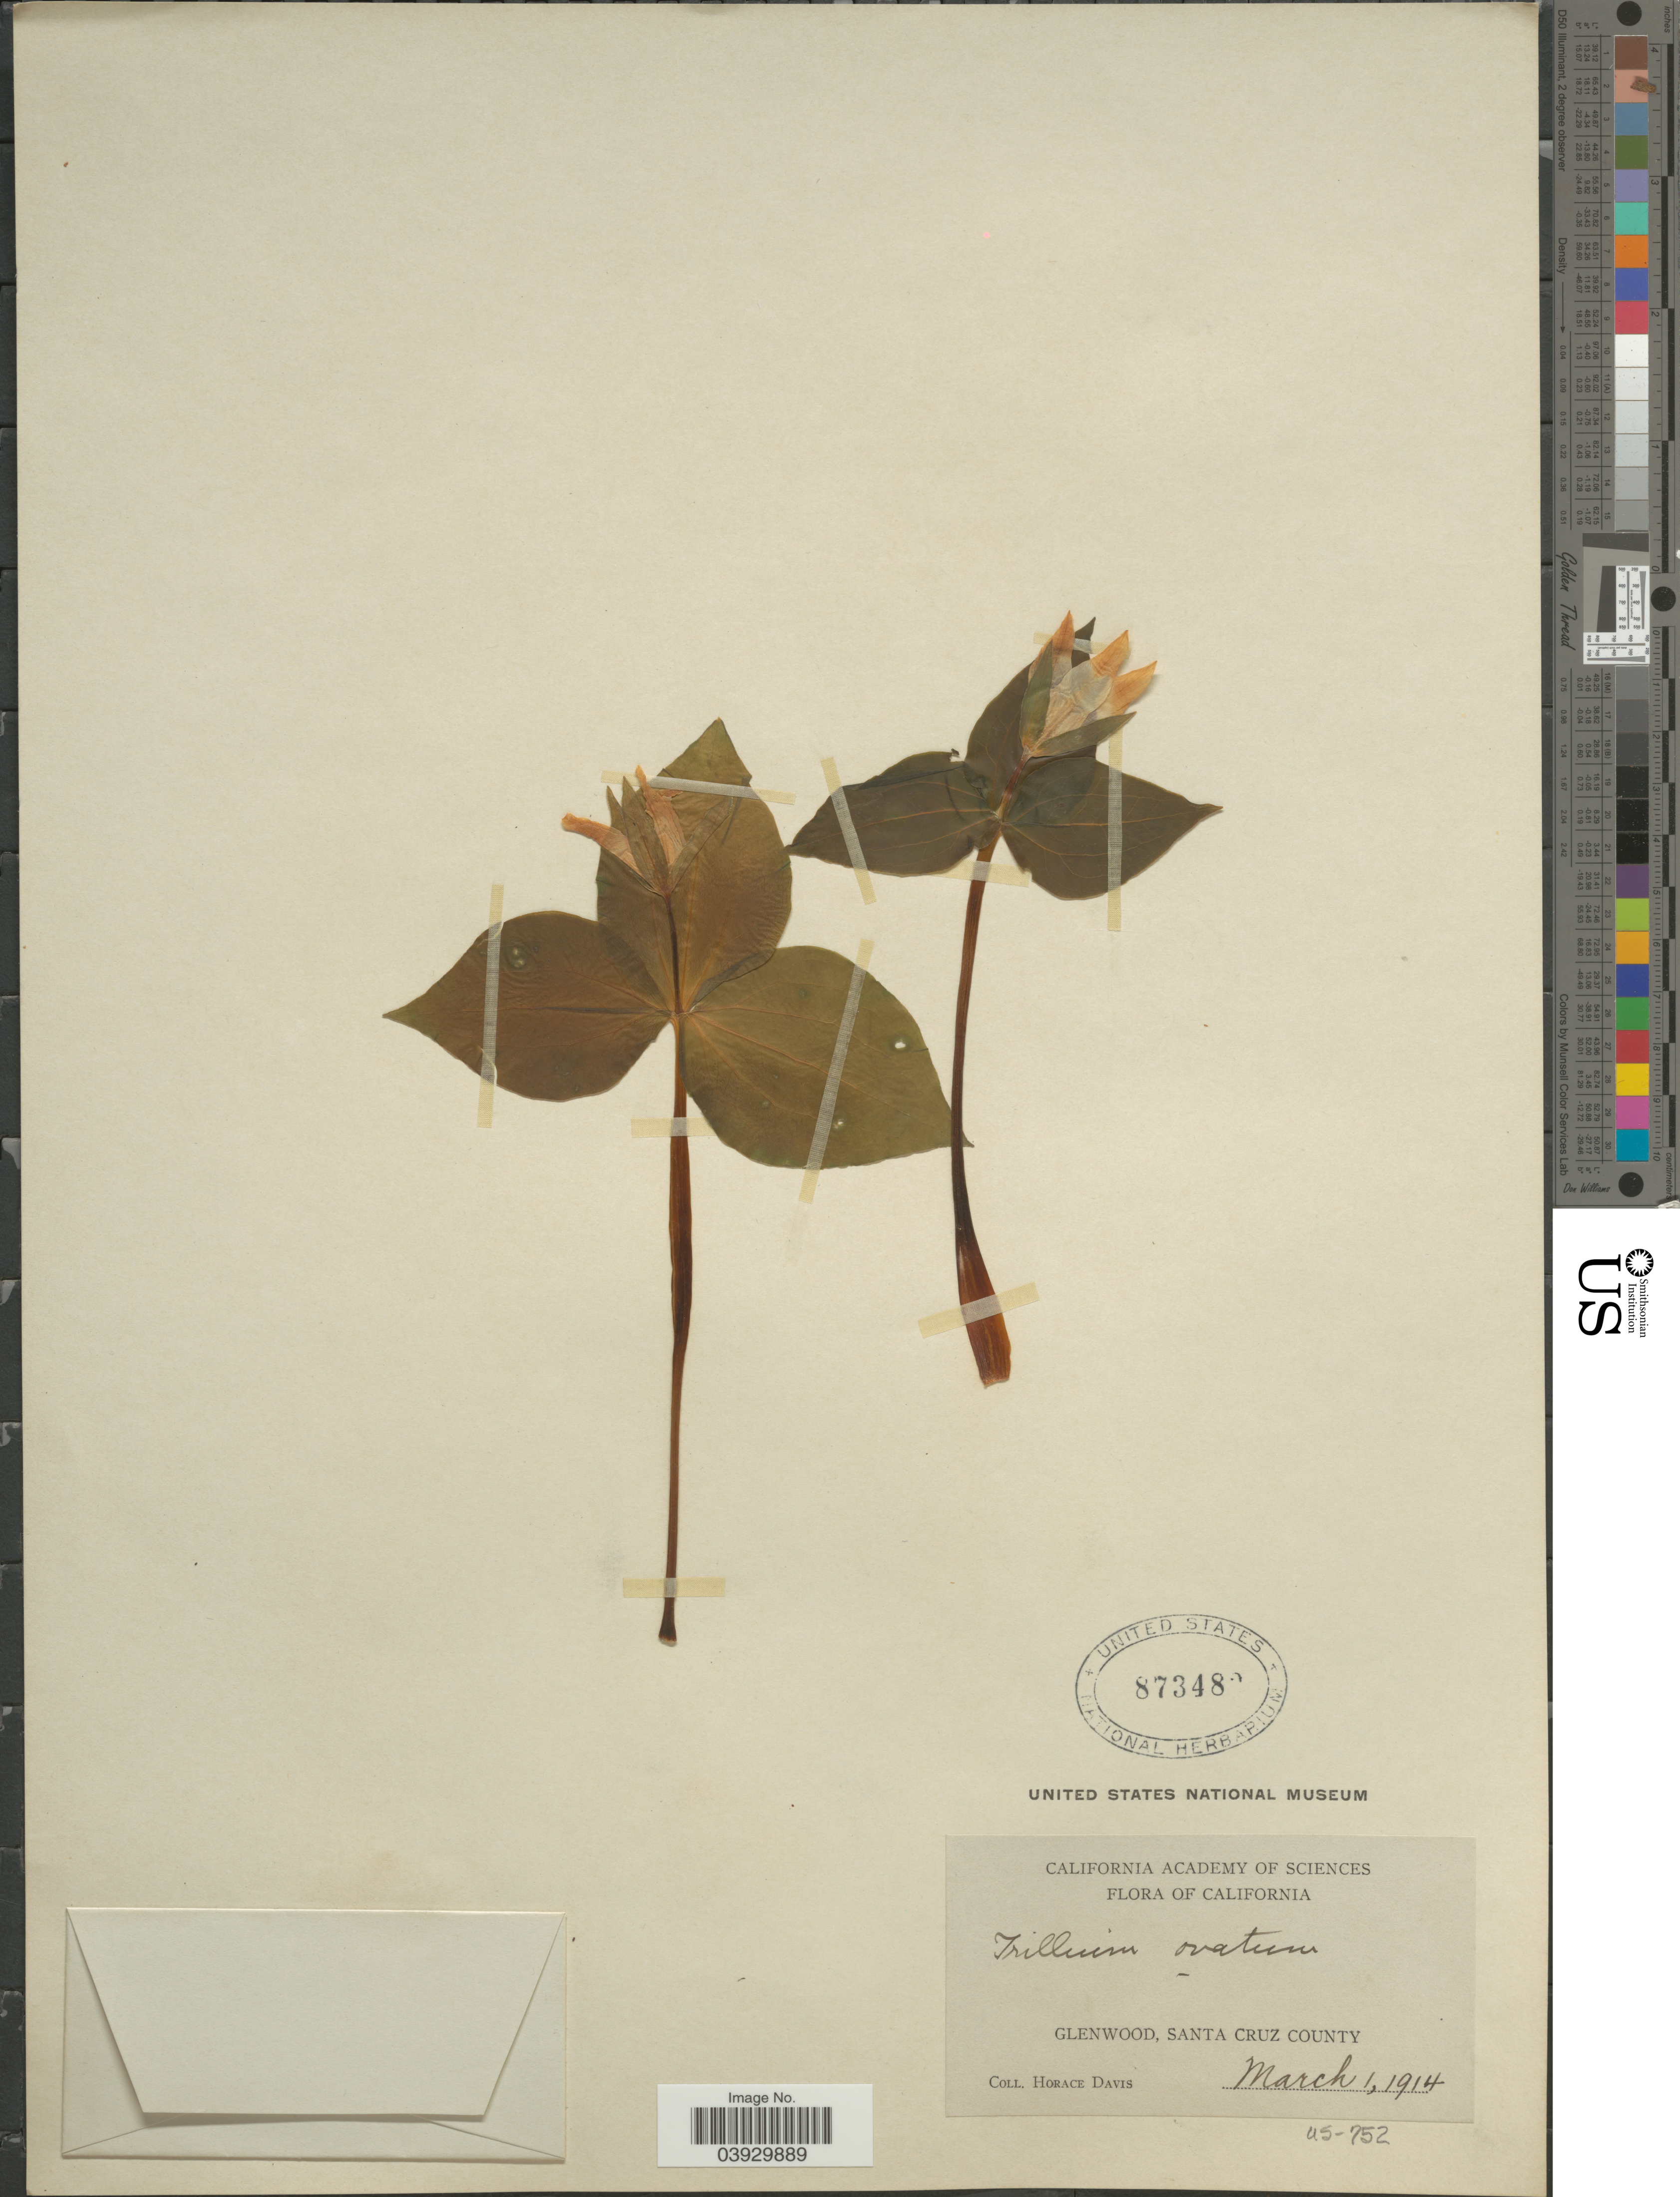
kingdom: Plantae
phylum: Tracheophyta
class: Liliopsida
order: Liliales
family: Melanthiaceae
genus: Trillium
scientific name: Trillium ovatum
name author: Pursh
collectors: H. Davis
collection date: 1914-03-01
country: United States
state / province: California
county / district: Santa Cruz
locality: Glenwood, Santa Cruz County.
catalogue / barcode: US 87348